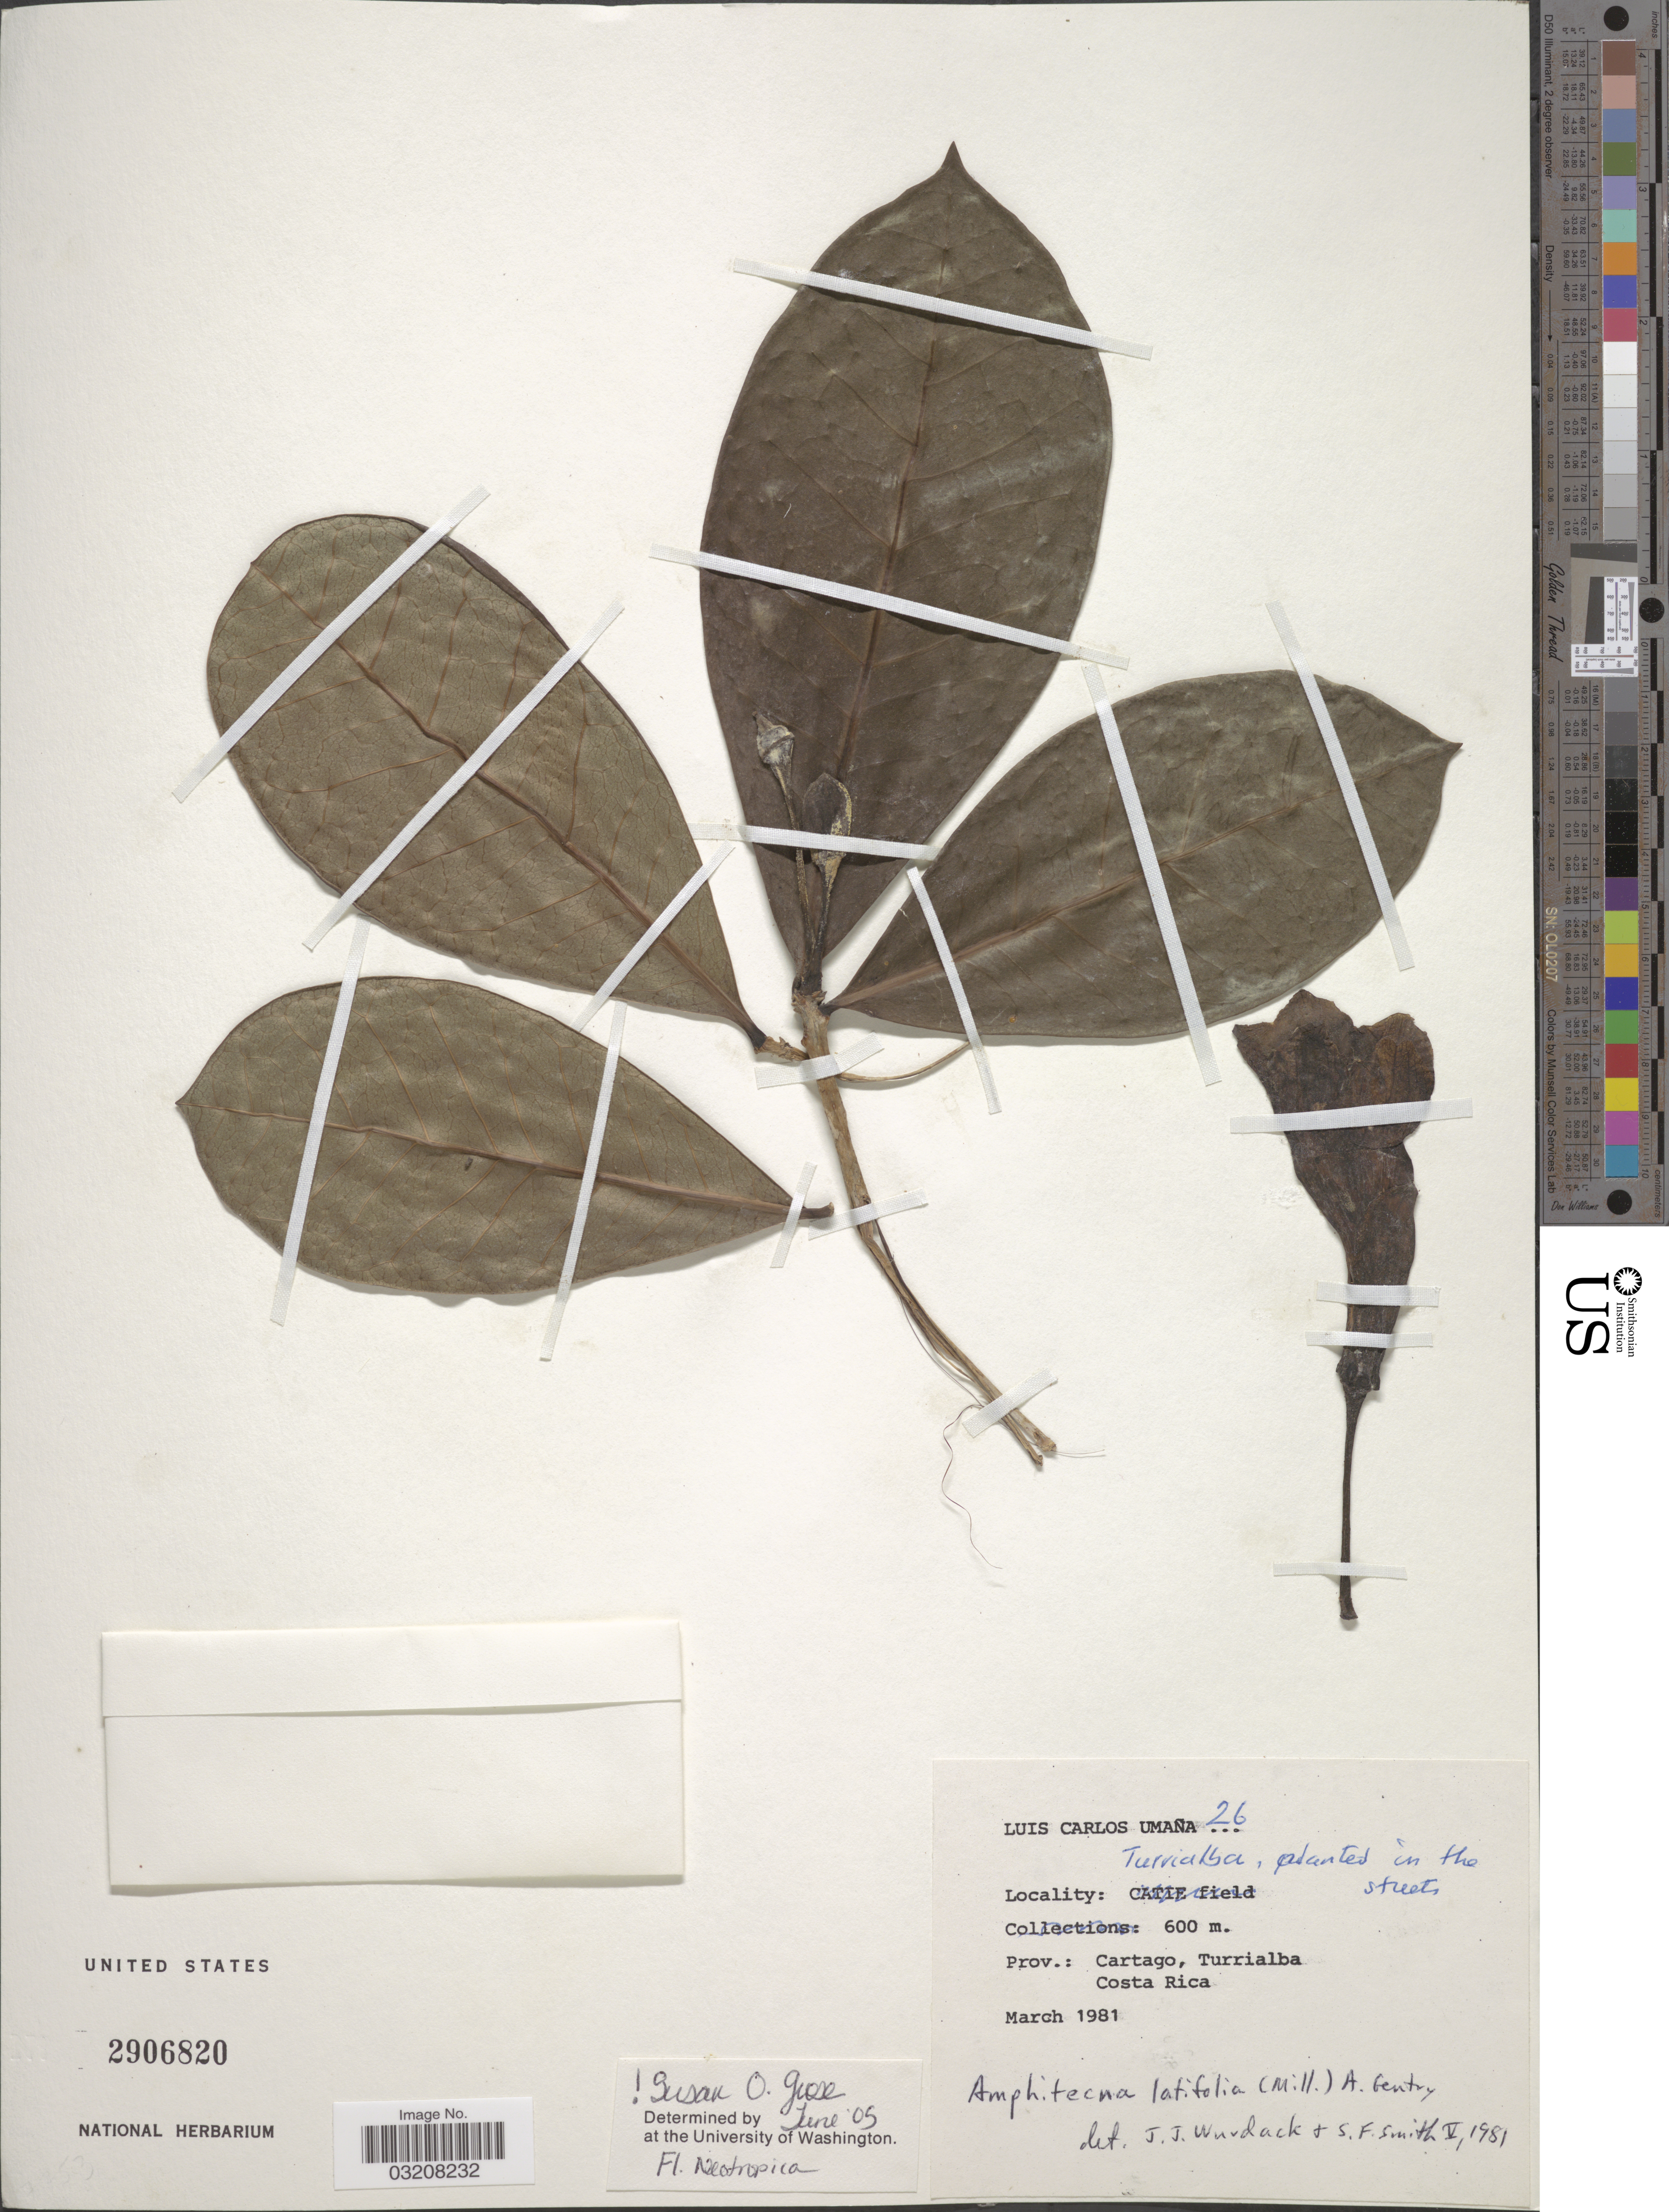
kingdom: Plantae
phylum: Tracheophyta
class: Magnoliopsida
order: Lamiales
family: Bignoniaceae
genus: Amphitecna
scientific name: Amphitecna latifolia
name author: (Mill.) A.H. Gentry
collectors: L. C. Umaña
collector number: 26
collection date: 1981-03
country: Costa Rica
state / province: Cartago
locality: Turrialba, planted in the streets.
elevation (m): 600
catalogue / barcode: US 2906820